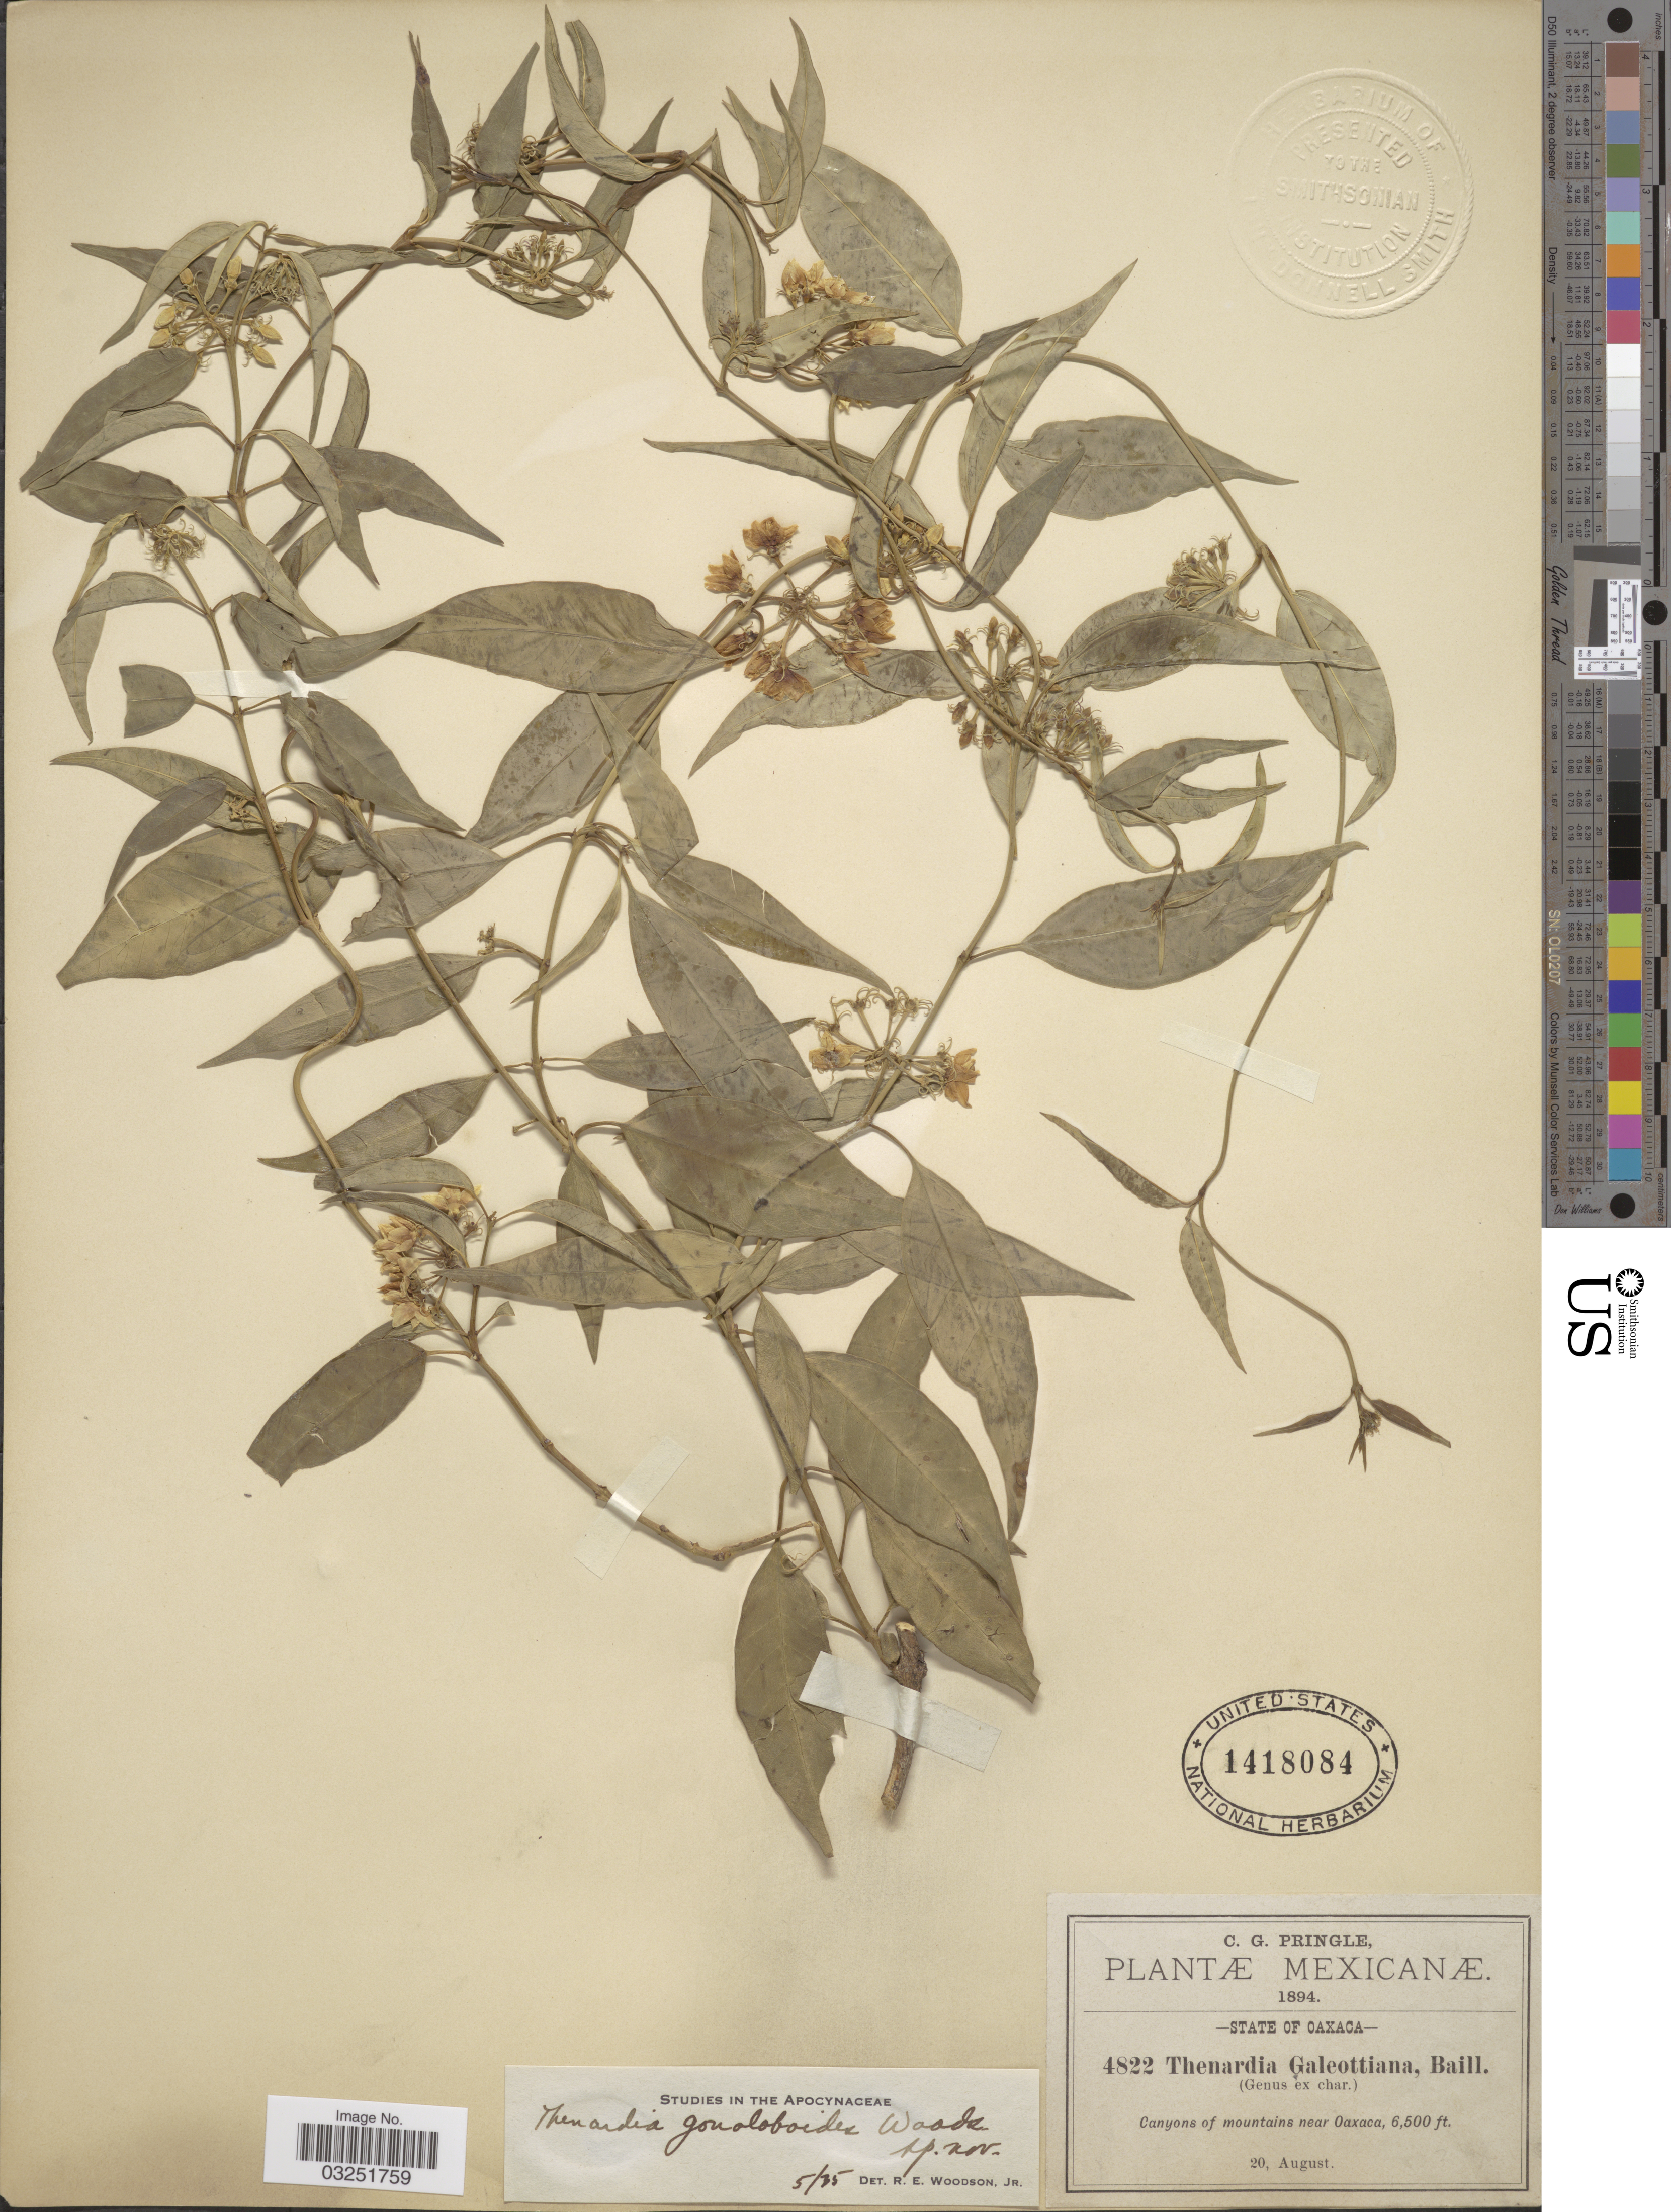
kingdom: Plantae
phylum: Tracheophyta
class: Magnoliopsida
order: Gentianales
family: Apocynaceae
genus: Thenardia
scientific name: Thenardia gonoloboides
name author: Woodson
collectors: C. G. Pringle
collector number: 4822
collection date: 1894-08-20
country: Mexico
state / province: Oaxaca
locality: State of Oaxaca, Canyons of mountains near Oaxaca.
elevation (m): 1981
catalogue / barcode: US 1418084